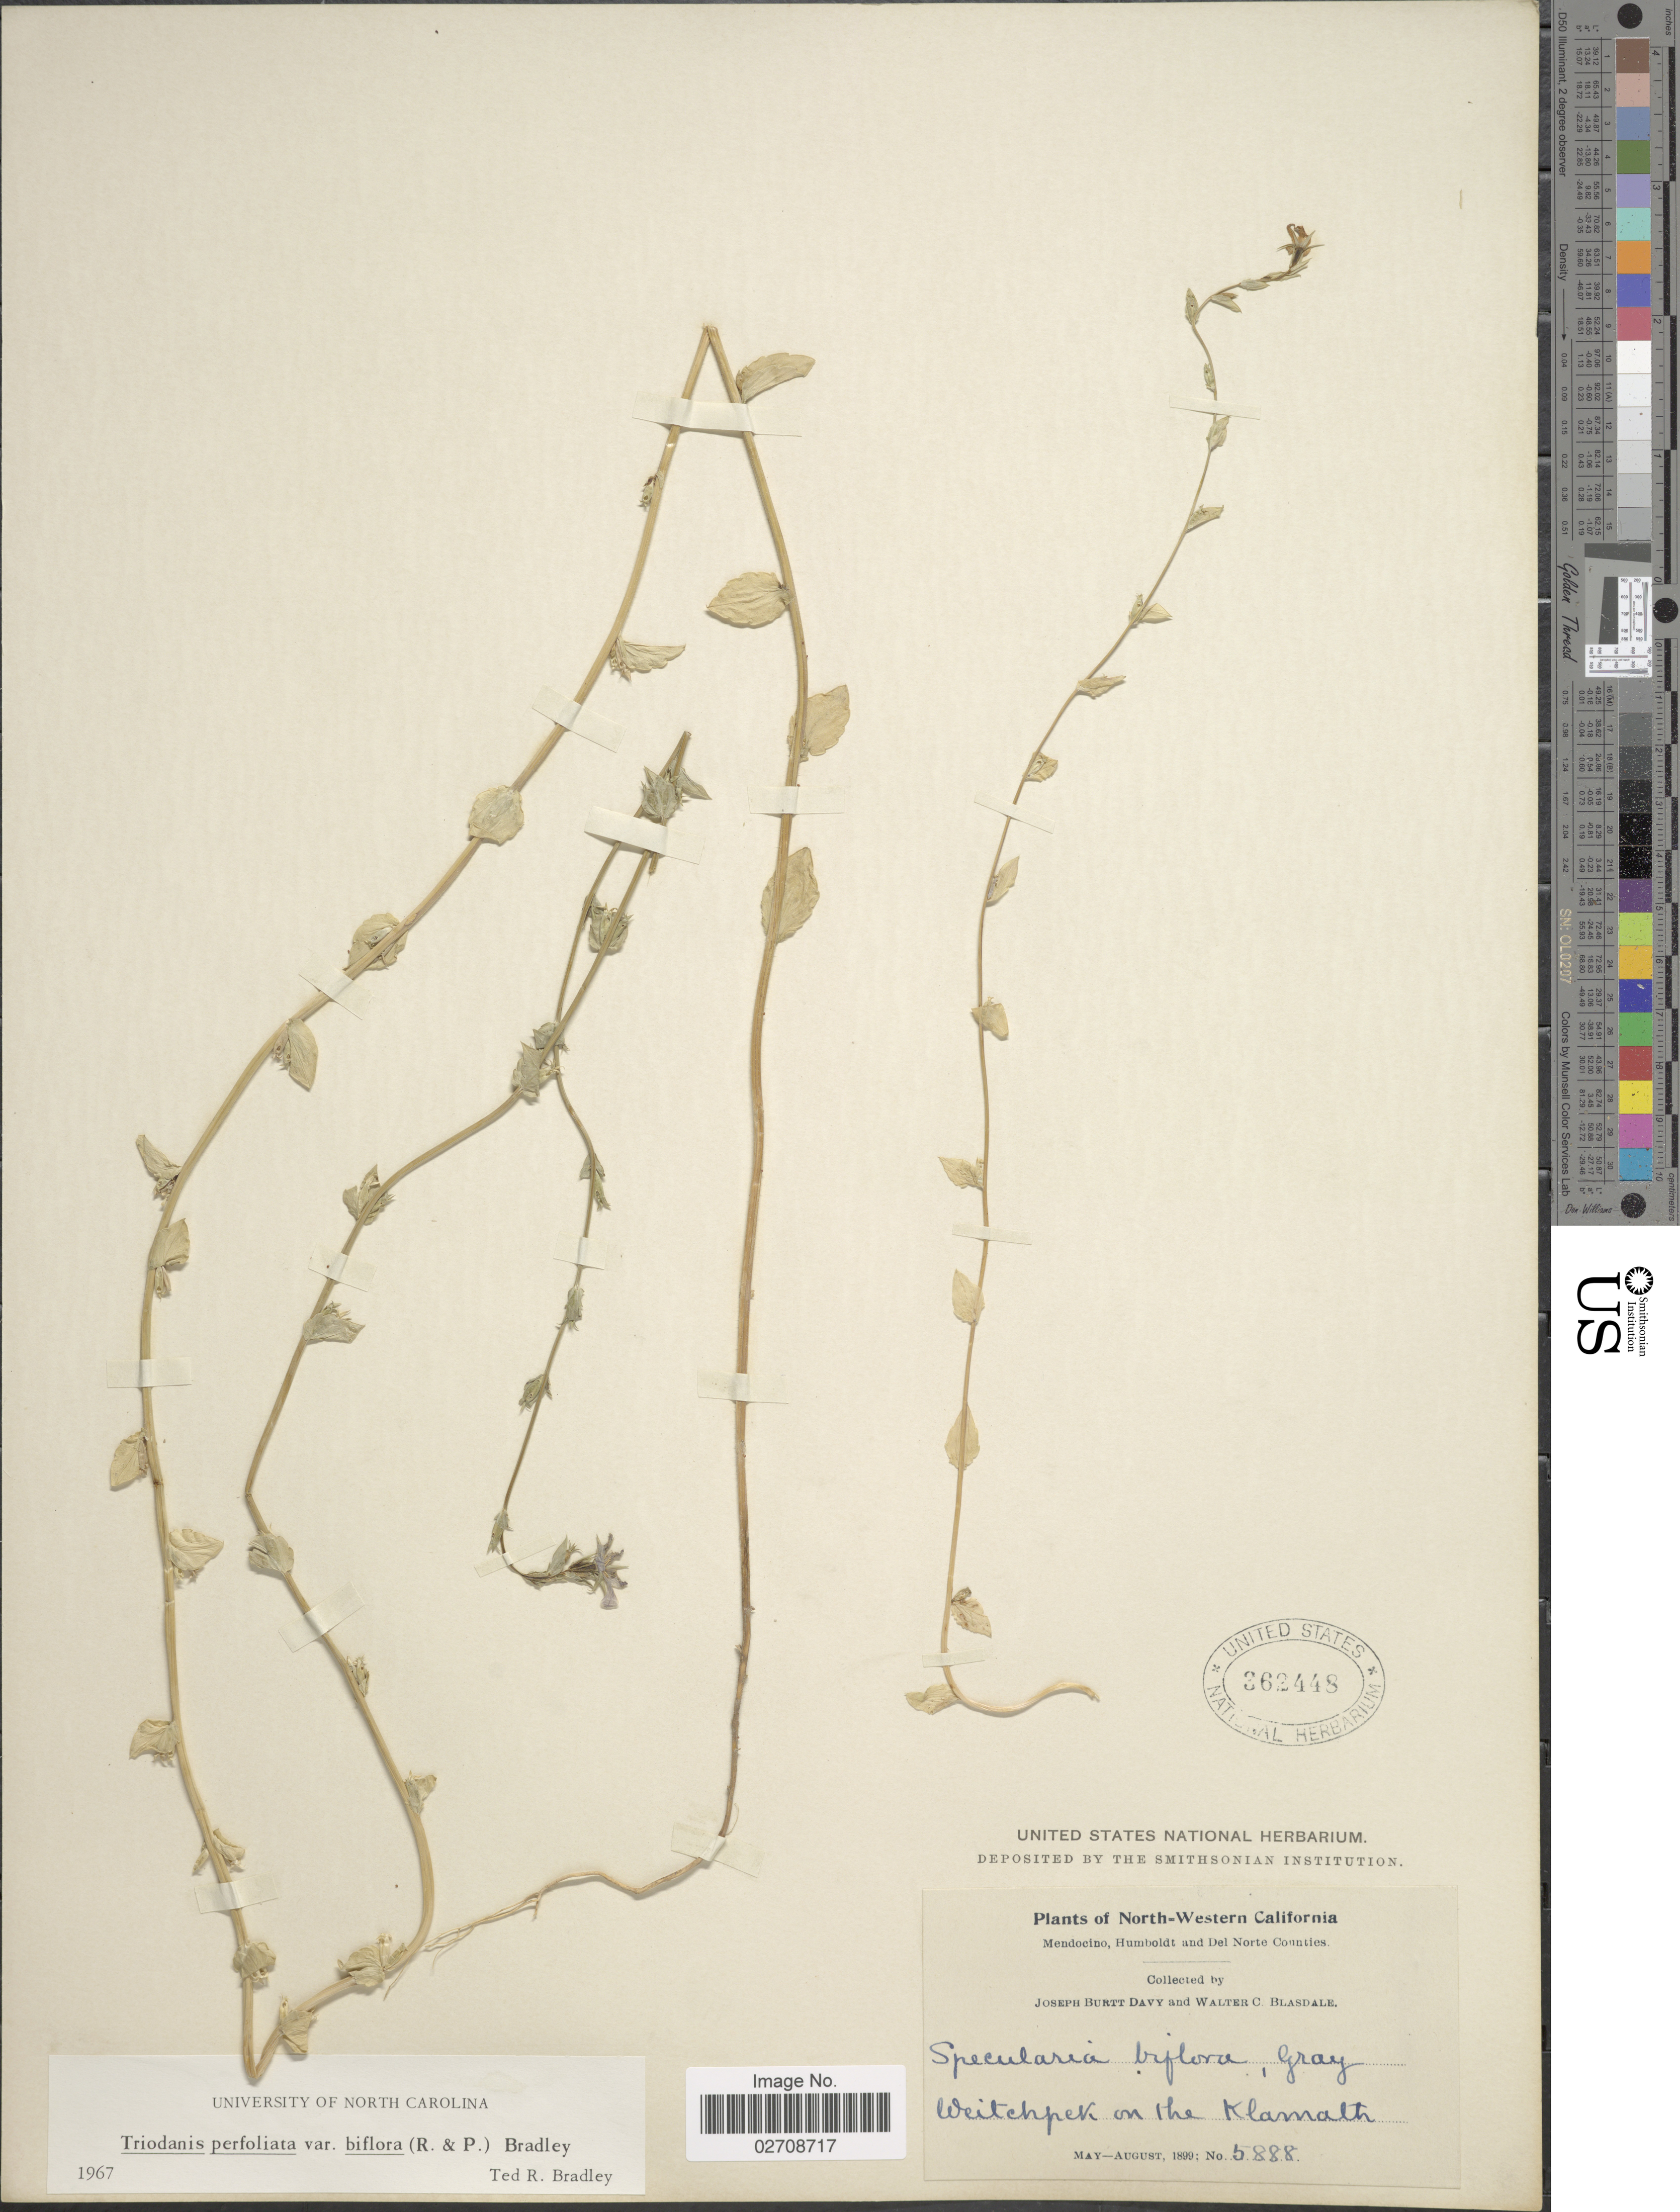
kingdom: Plantae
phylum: Tracheophyta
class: Magnoliopsida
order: Asterales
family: Campanulaceae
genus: Triodanis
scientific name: Triodanis biflora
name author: (Ruiz & Pav.) Greene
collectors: J. Burtt Davy & W. Blasdale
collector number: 5888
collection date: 1899-05/1899-08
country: United States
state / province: California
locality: North-Western California, Weitchpek on the Klamath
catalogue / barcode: US 362448